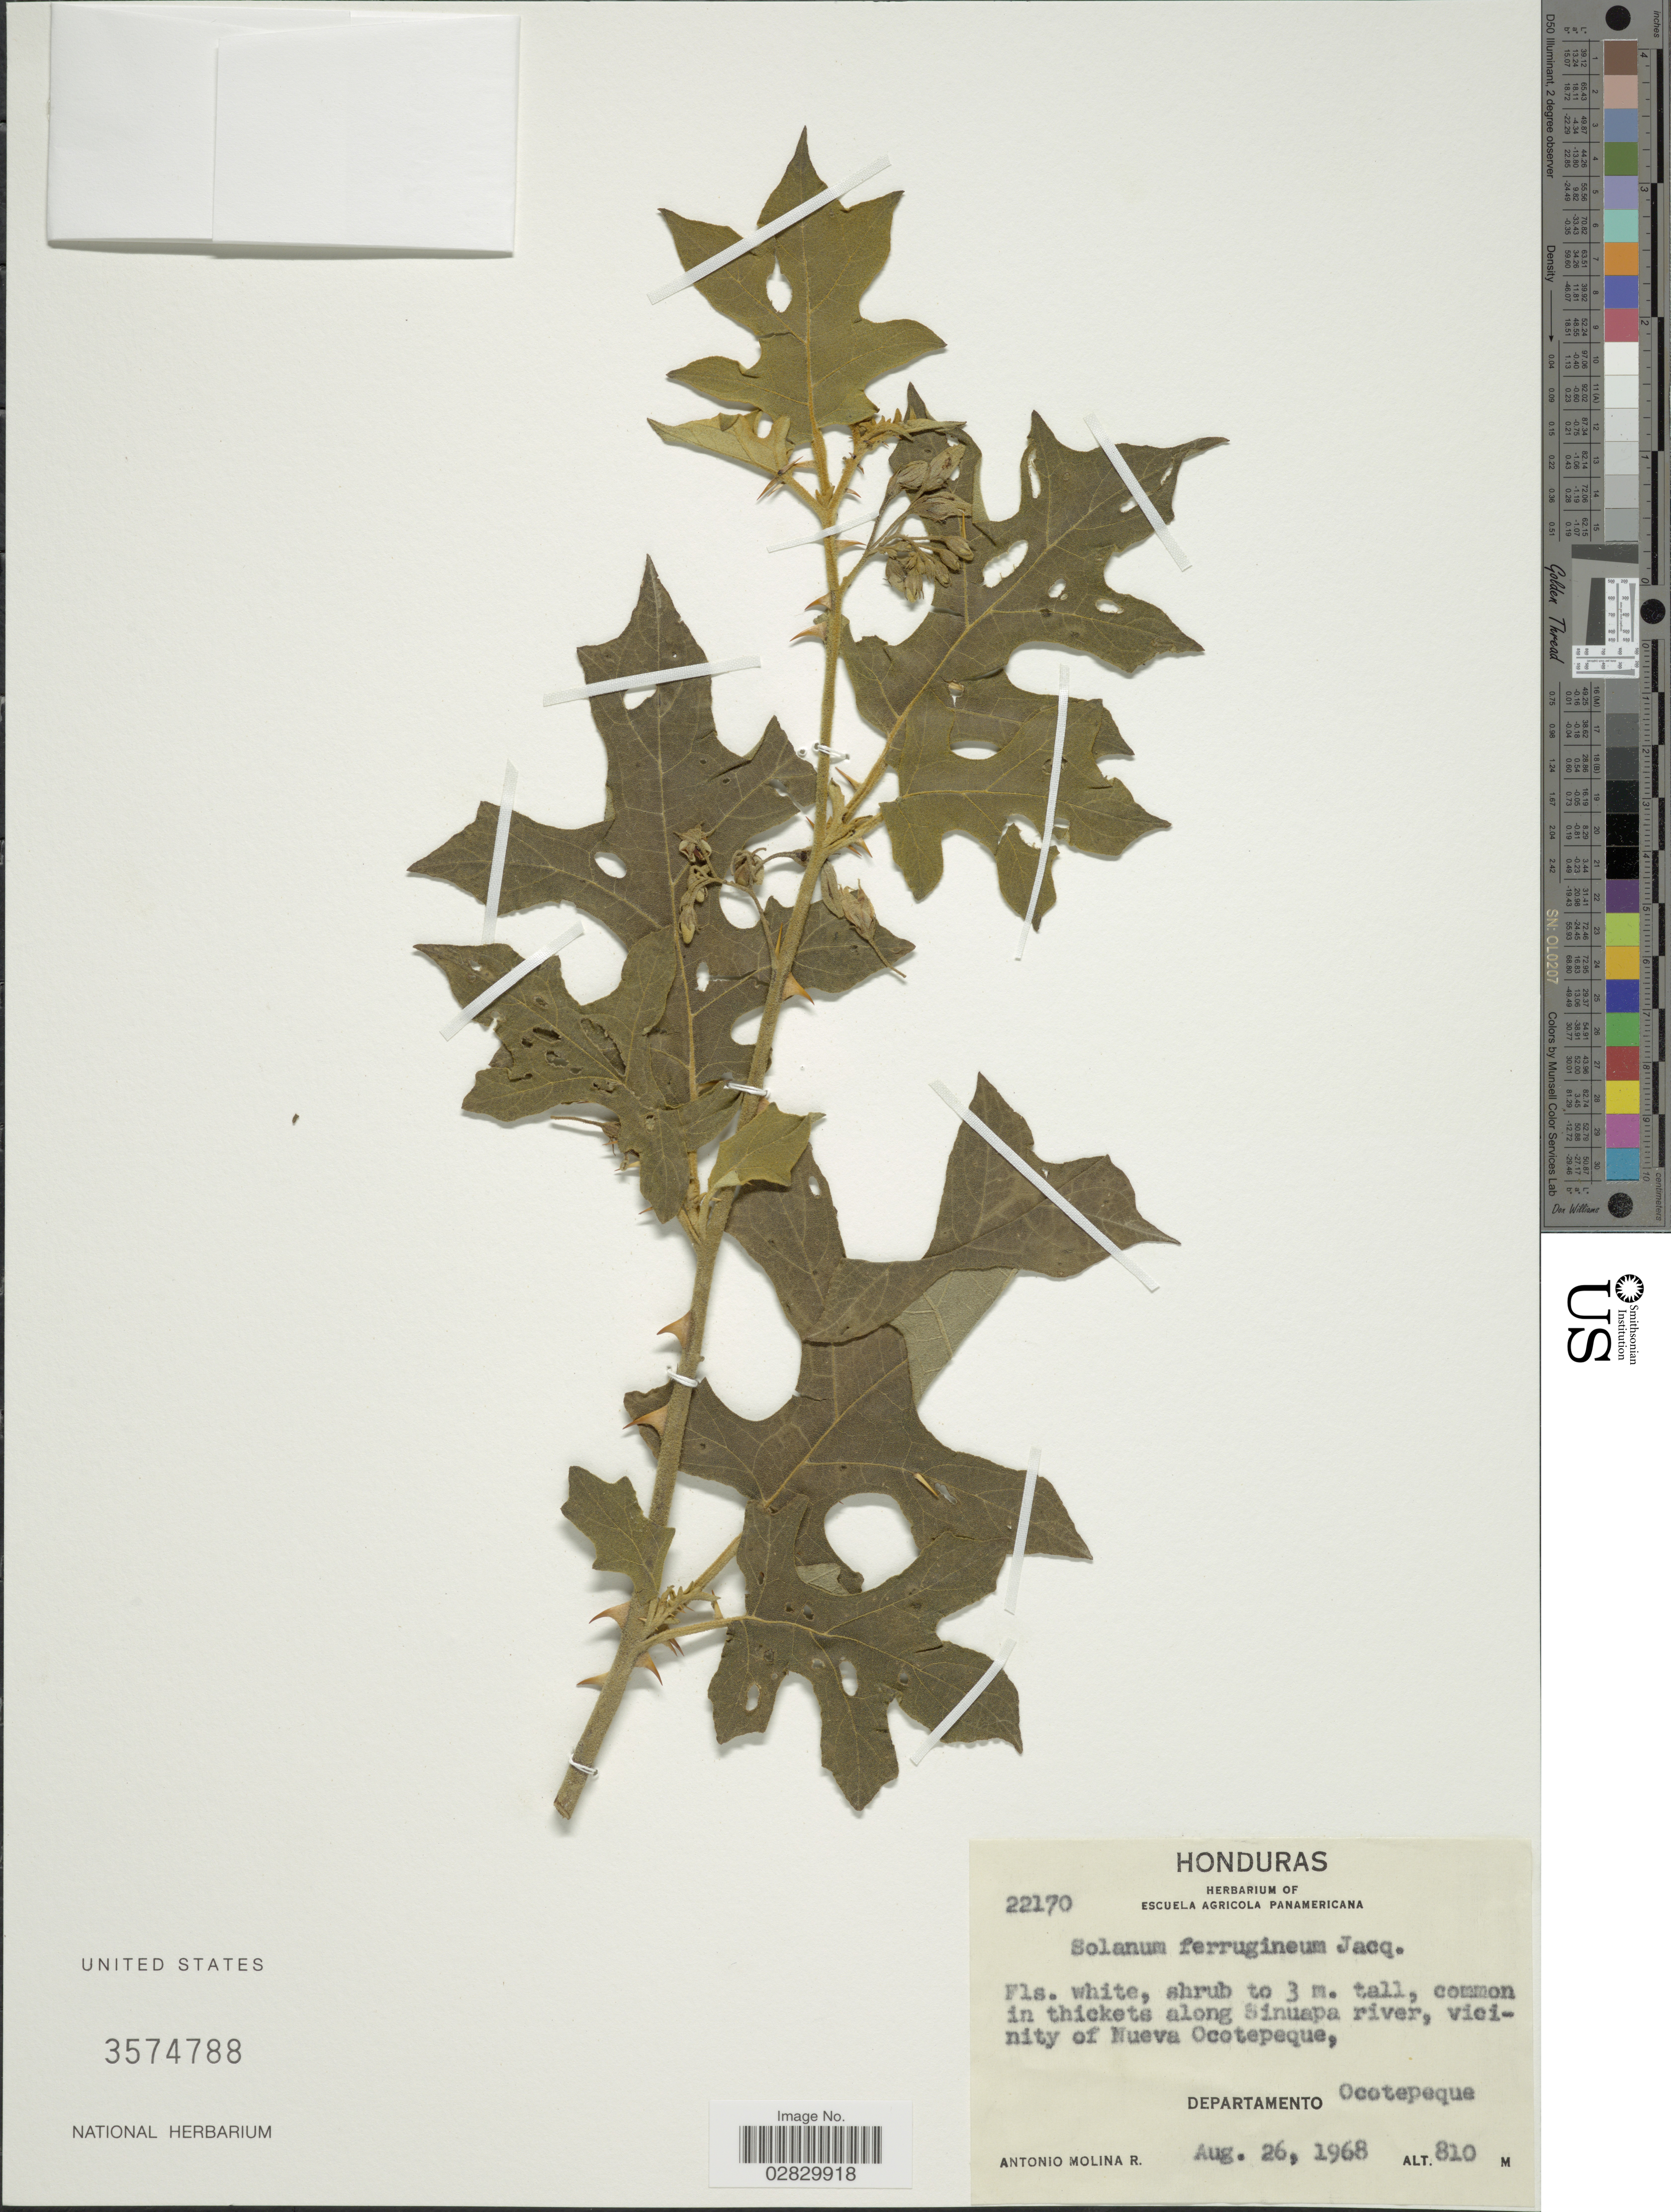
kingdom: Plantae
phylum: Tracheophyta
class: Magnoliopsida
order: Solanales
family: Solanaceae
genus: Solanum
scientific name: Solanum ferrugineum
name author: Jacq.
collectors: A. Molina R.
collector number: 22170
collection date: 1968-08-26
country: Honduras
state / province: Ocotepeque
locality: Common in thickets along Sinuapa river, vicinity of Nueva Ocotepeque, Departamento Ocotepeque.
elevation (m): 810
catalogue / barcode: US 3574788